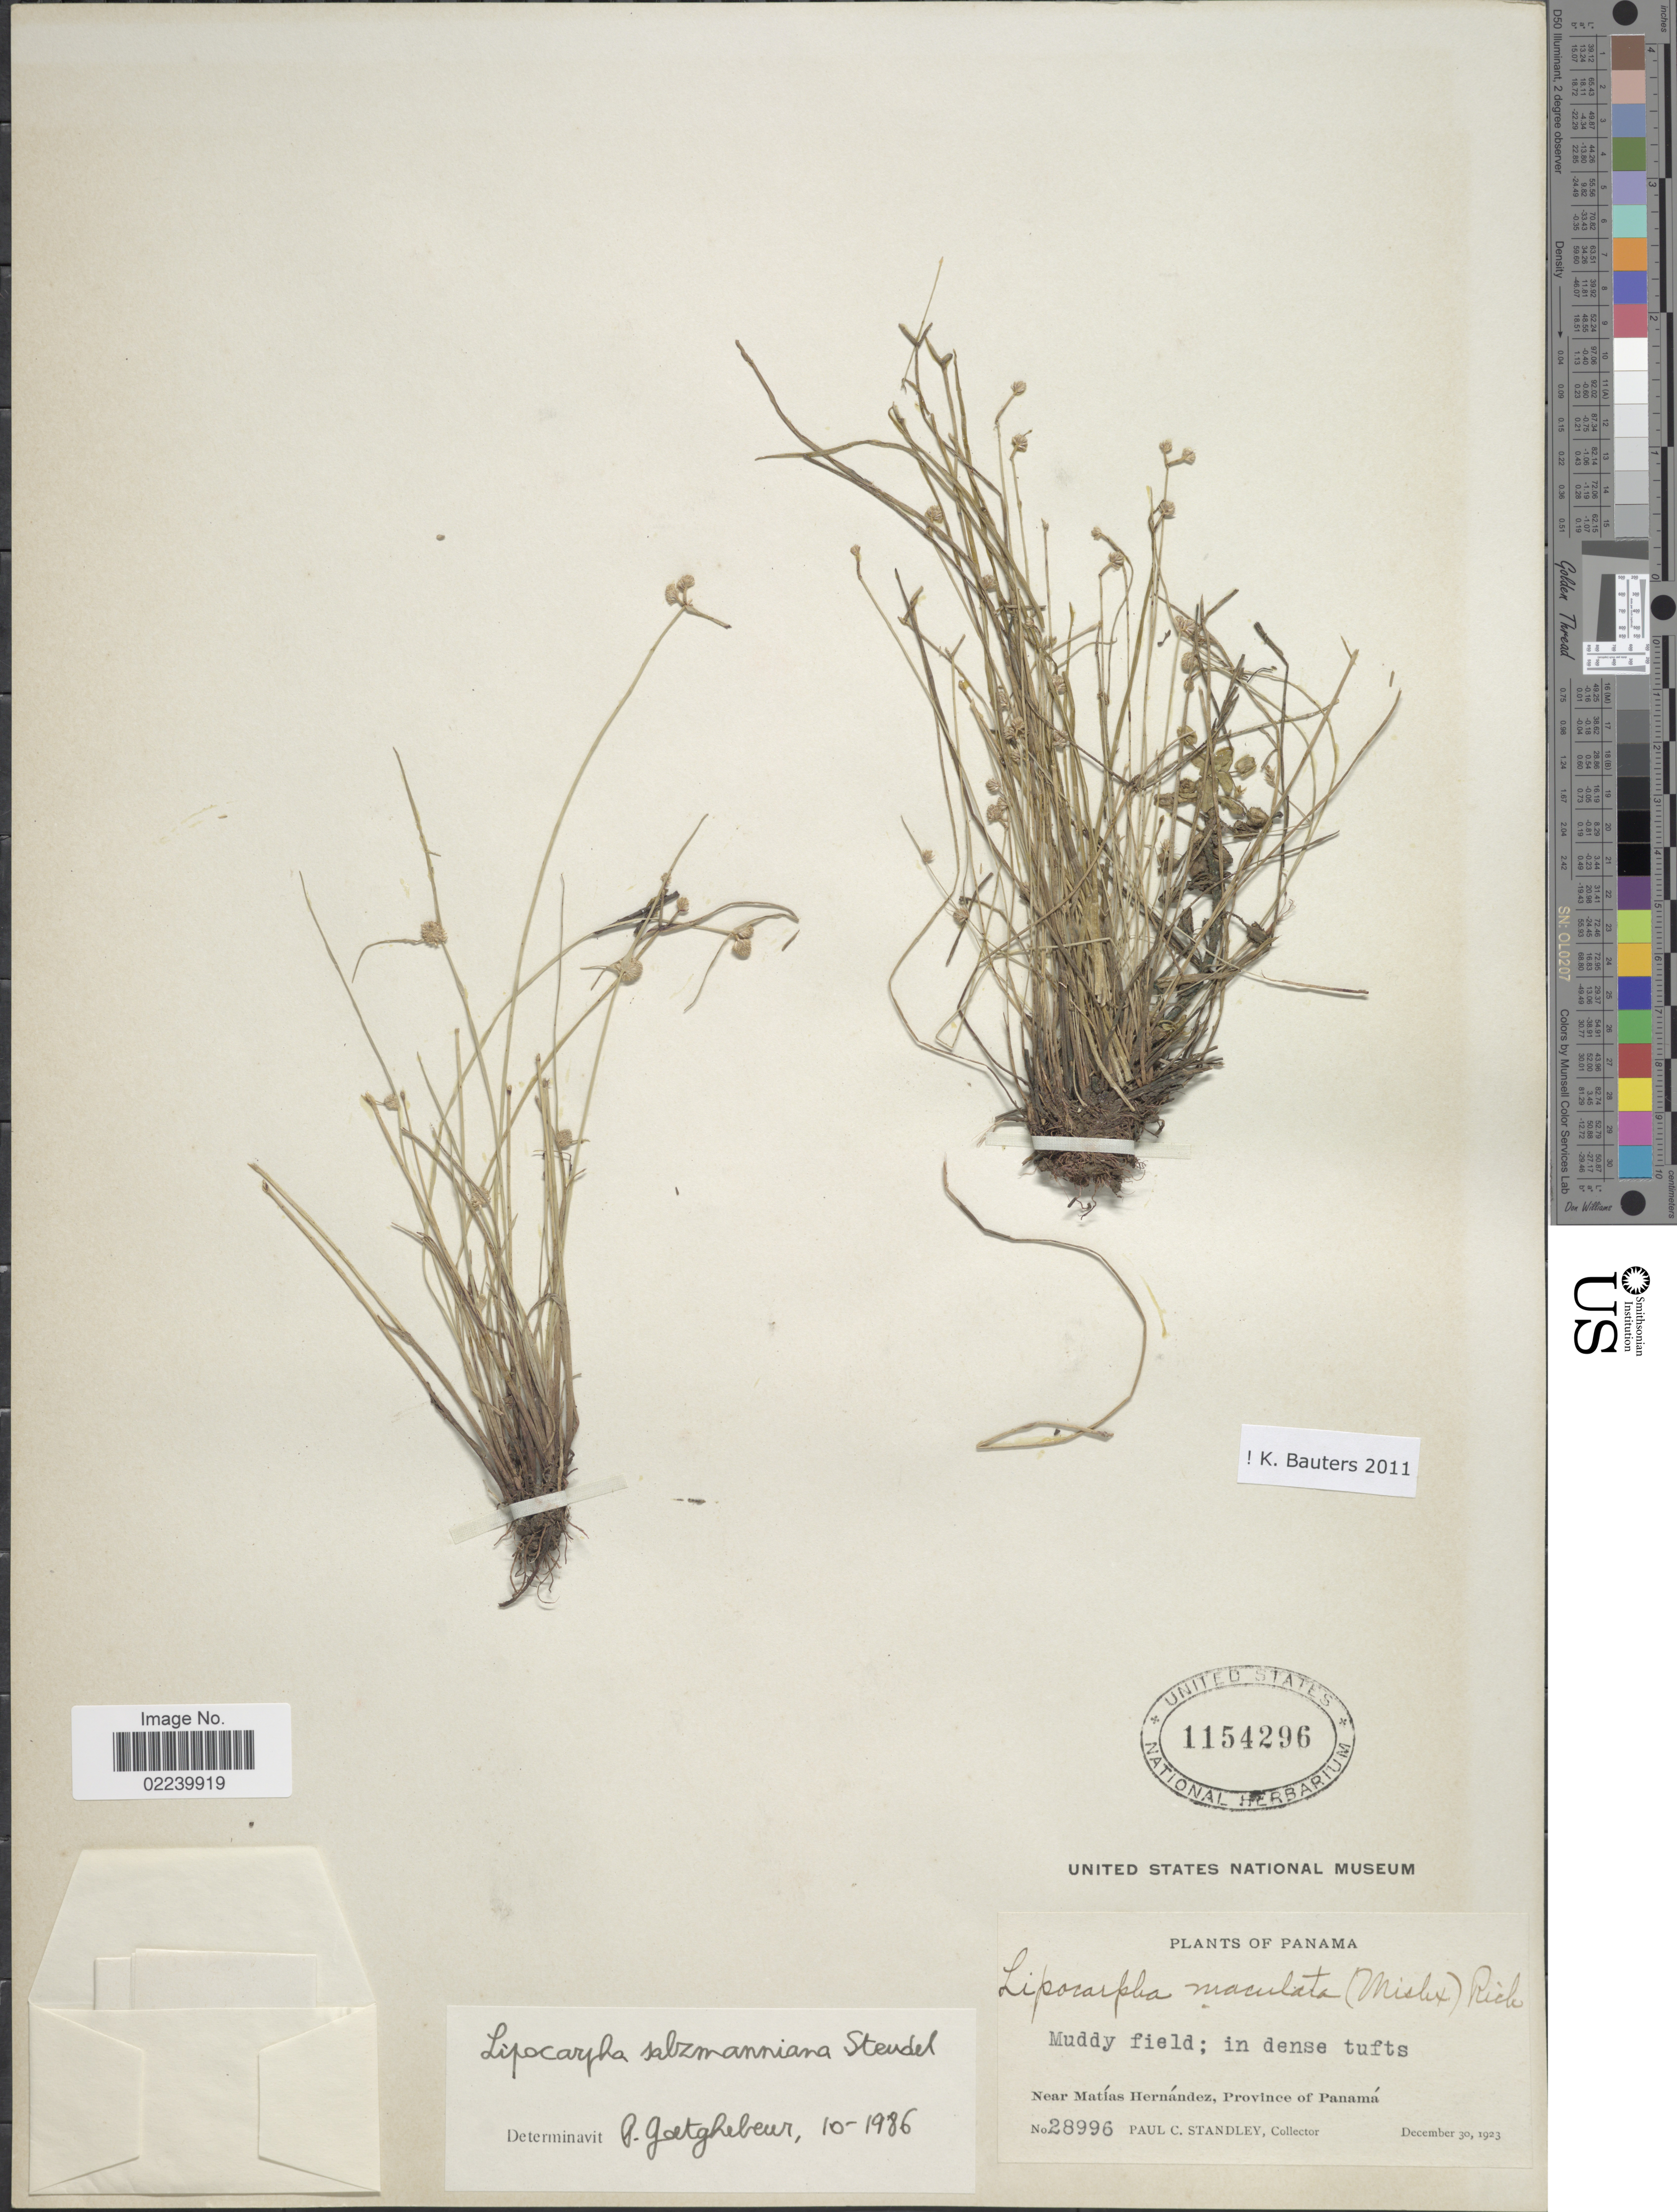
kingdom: Plantae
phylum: Tracheophyta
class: Liliopsida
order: Poales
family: Cyperaceae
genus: Cyperus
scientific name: Cyperus salzmannianus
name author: (Steud.) Bauters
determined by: Strong, M. T., (US), Smithsonian Institution - National Museum of Natural History (UNITED STATES)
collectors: P. C. Standley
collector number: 28996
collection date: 1923-12-30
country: Panama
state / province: Panamá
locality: Muddy field, near Matias Hernandez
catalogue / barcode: US 1154296